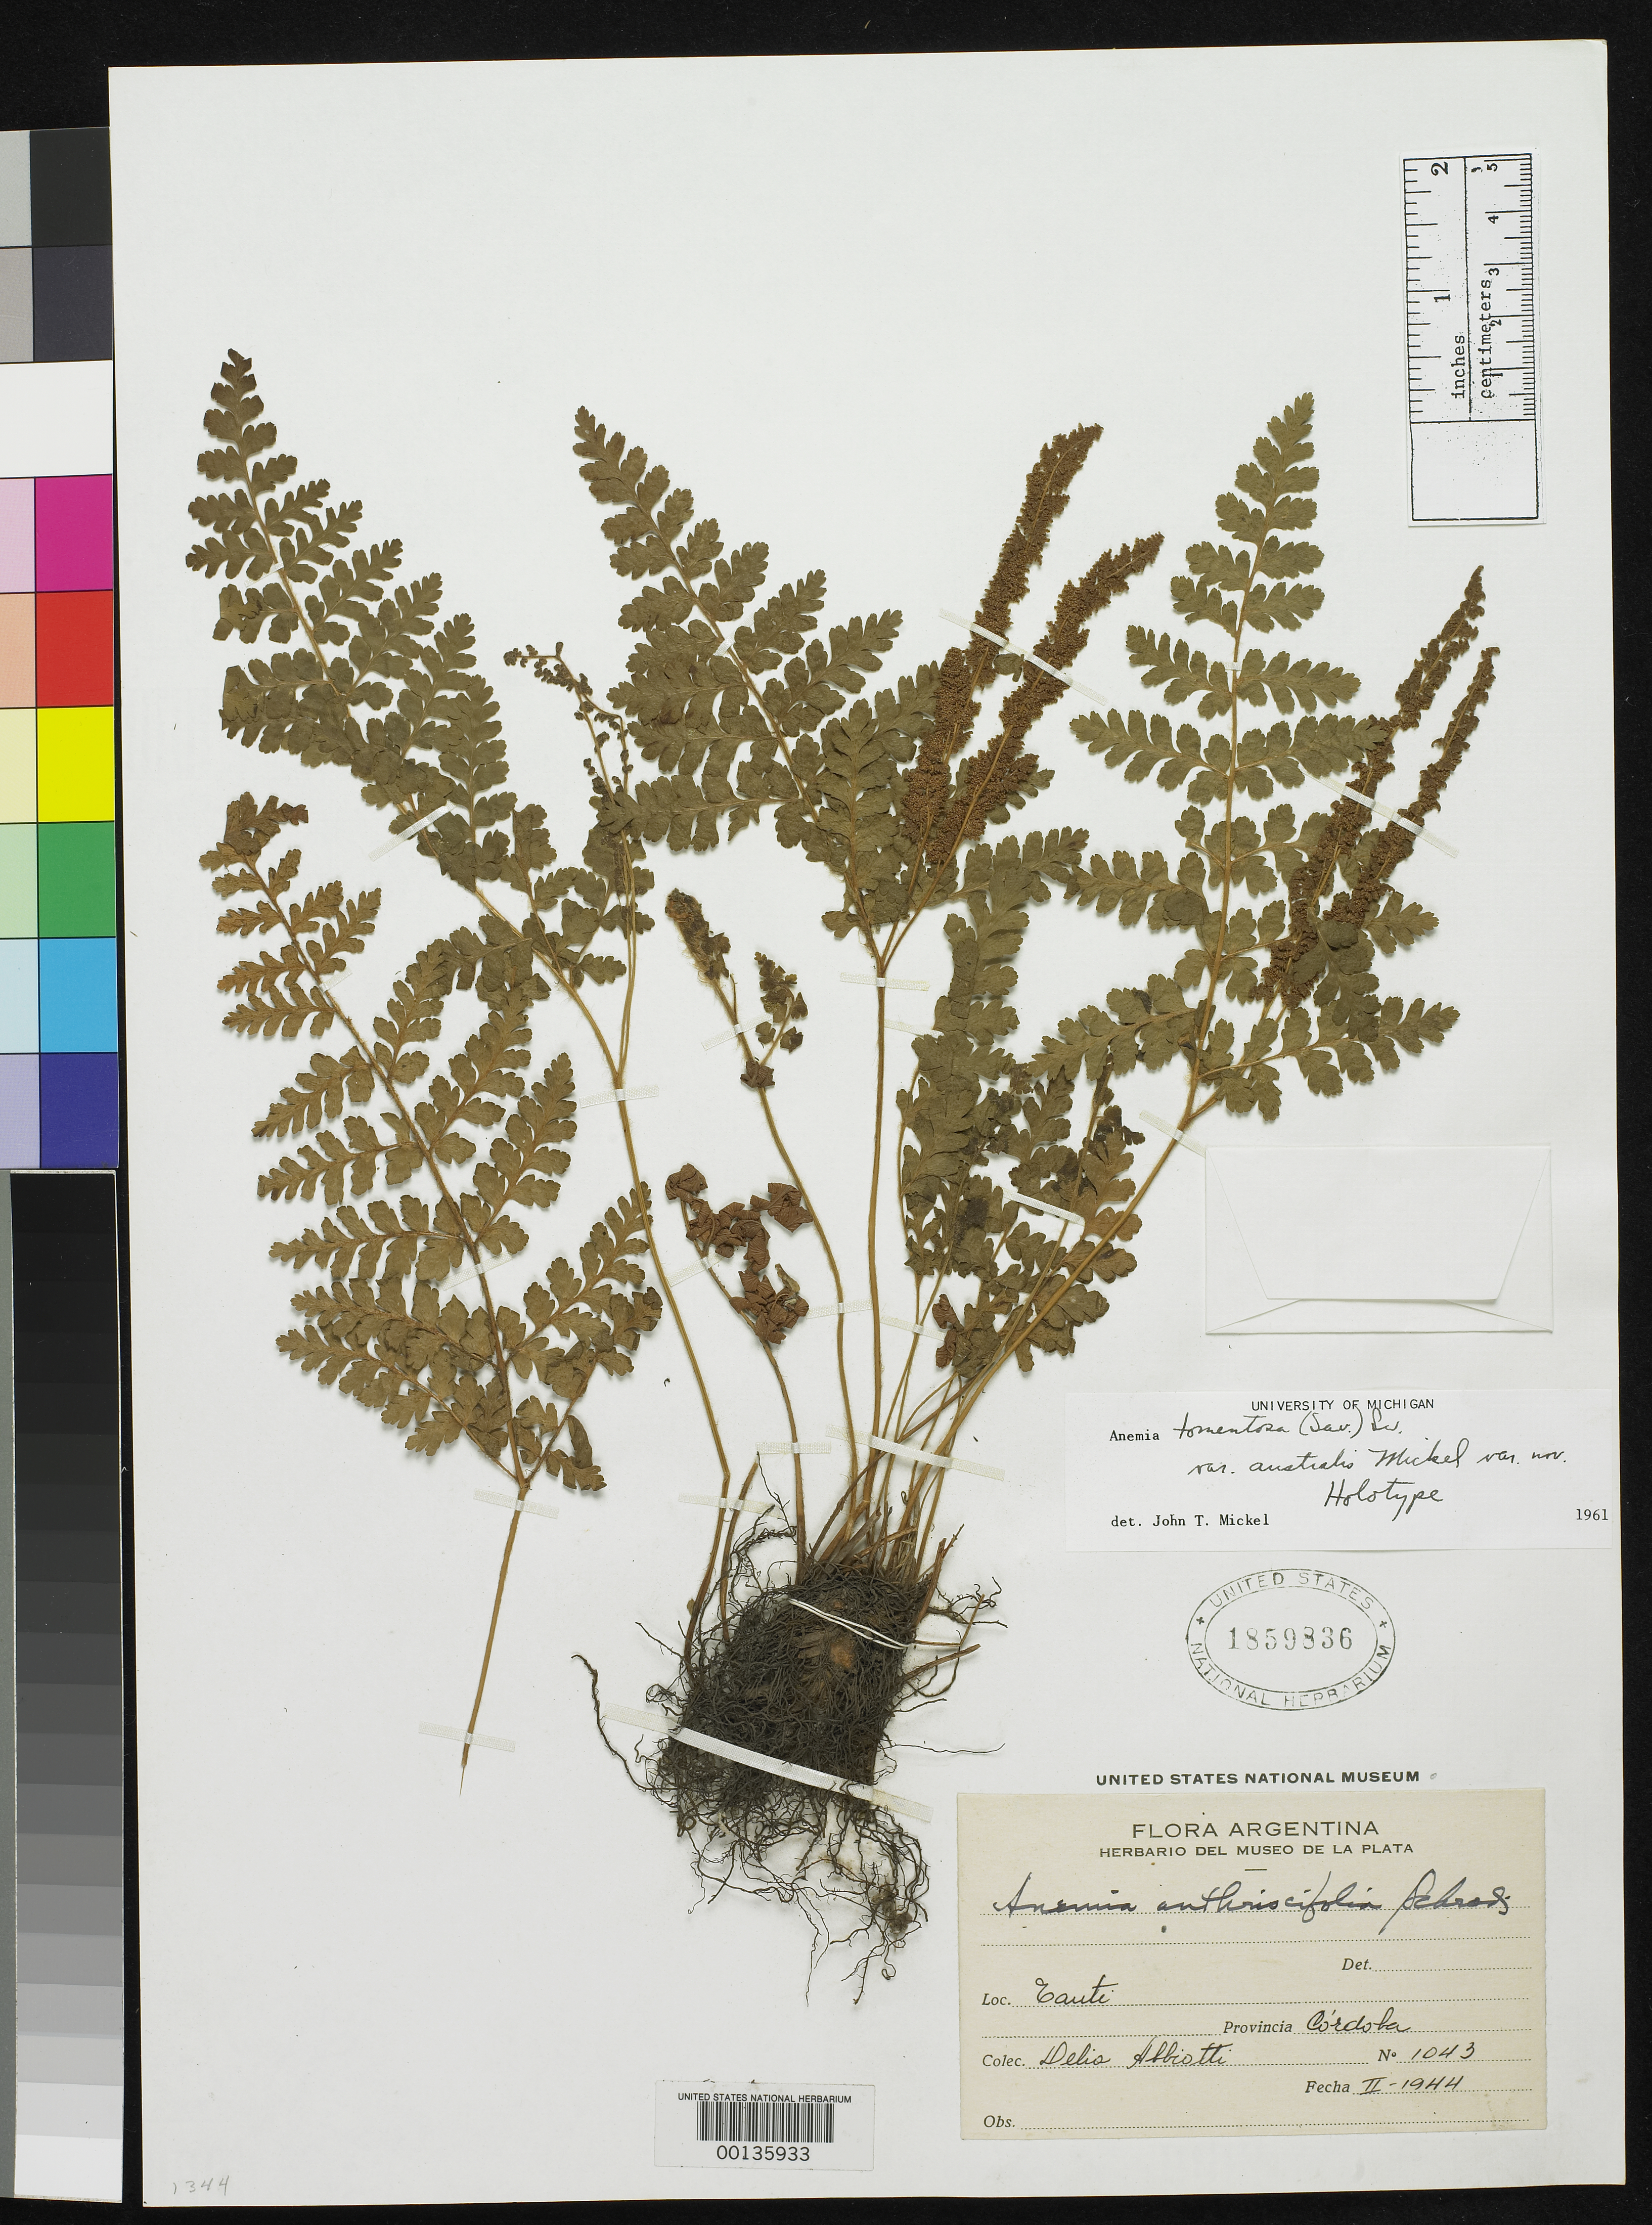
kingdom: Plantae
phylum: Tracheophyta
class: Polypodiopsida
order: Schizaeales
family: Anemiaceae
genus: Anemia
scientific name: Anemia tomentosa var. australis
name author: Mickel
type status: Type Collection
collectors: D. Abbiatti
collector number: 1043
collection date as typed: Feb 1944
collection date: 1944-02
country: Argentina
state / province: Córdoba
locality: Tauti.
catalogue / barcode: US 1859836